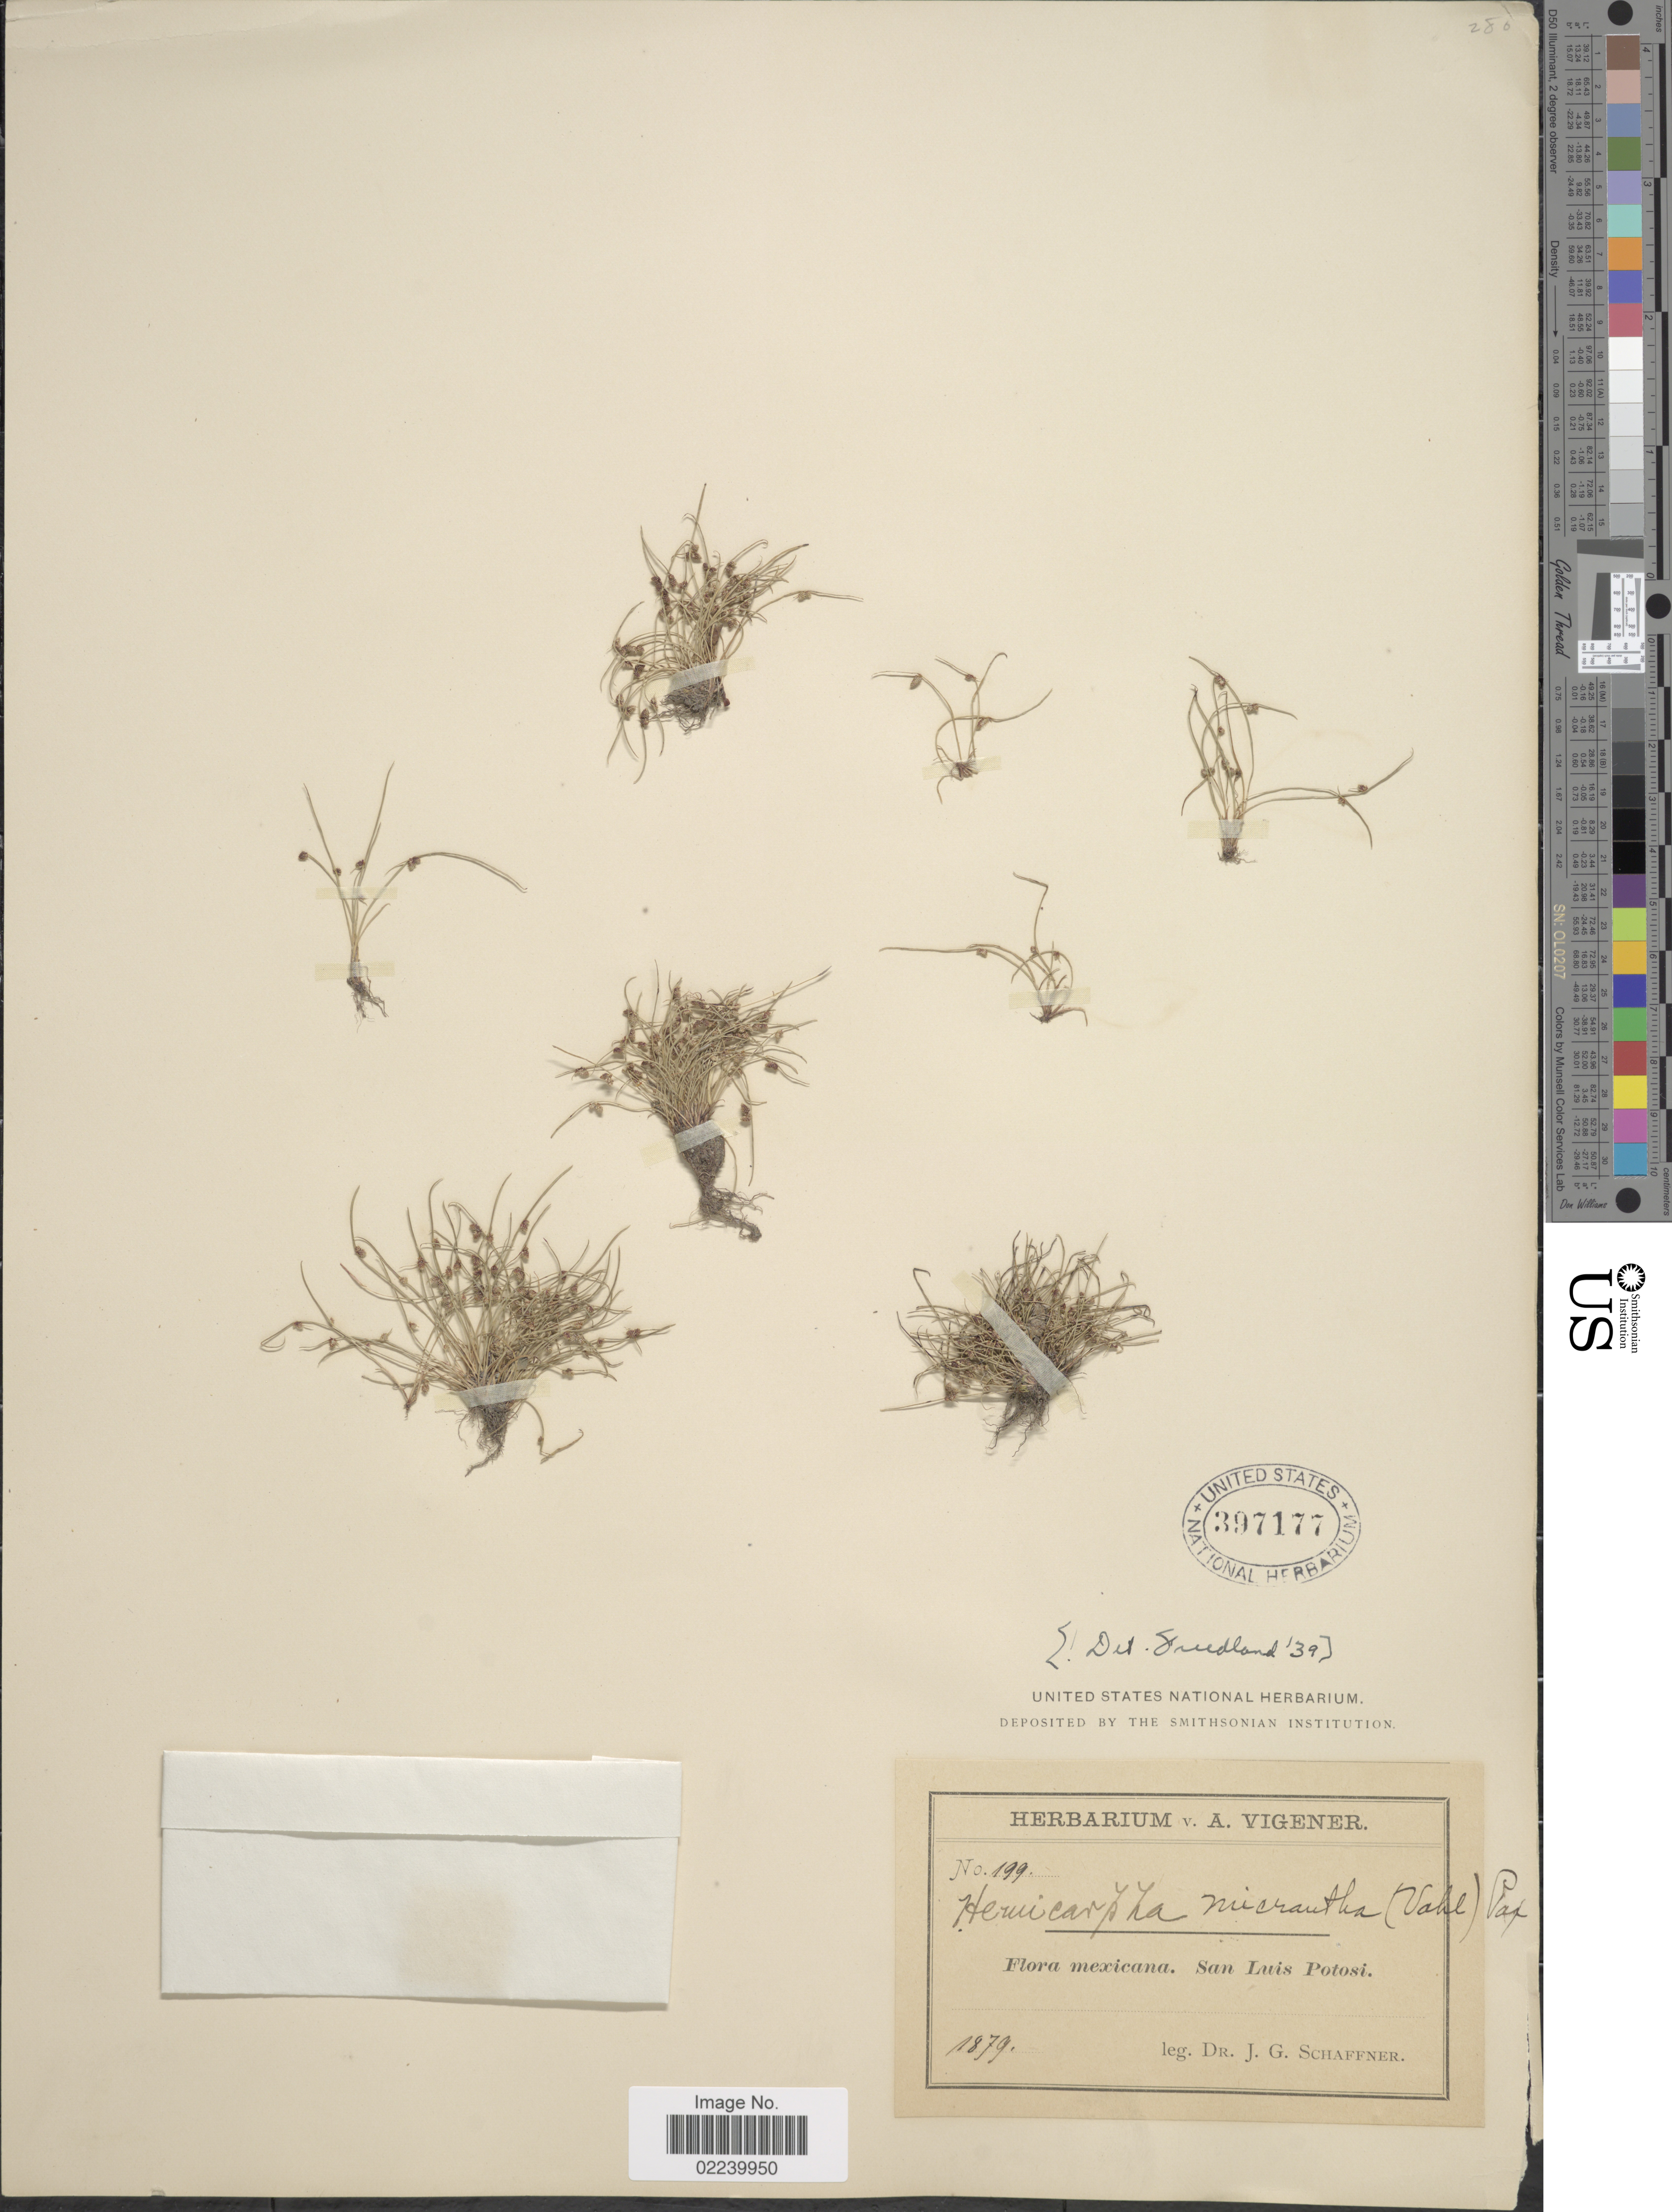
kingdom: Plantae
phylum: Tracheophyta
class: Liliopsida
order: Poales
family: Cyperaceae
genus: Cyperus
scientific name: Cyperus subsquarrosus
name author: (Muhl.) Bauters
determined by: Strong, M. T., (US), Smithsonian Institution - National Museum of Natural History (UNITED STATES)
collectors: J. G. Schaffner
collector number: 199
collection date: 1879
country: Mexico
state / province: San Luis Potosí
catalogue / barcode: US 397177